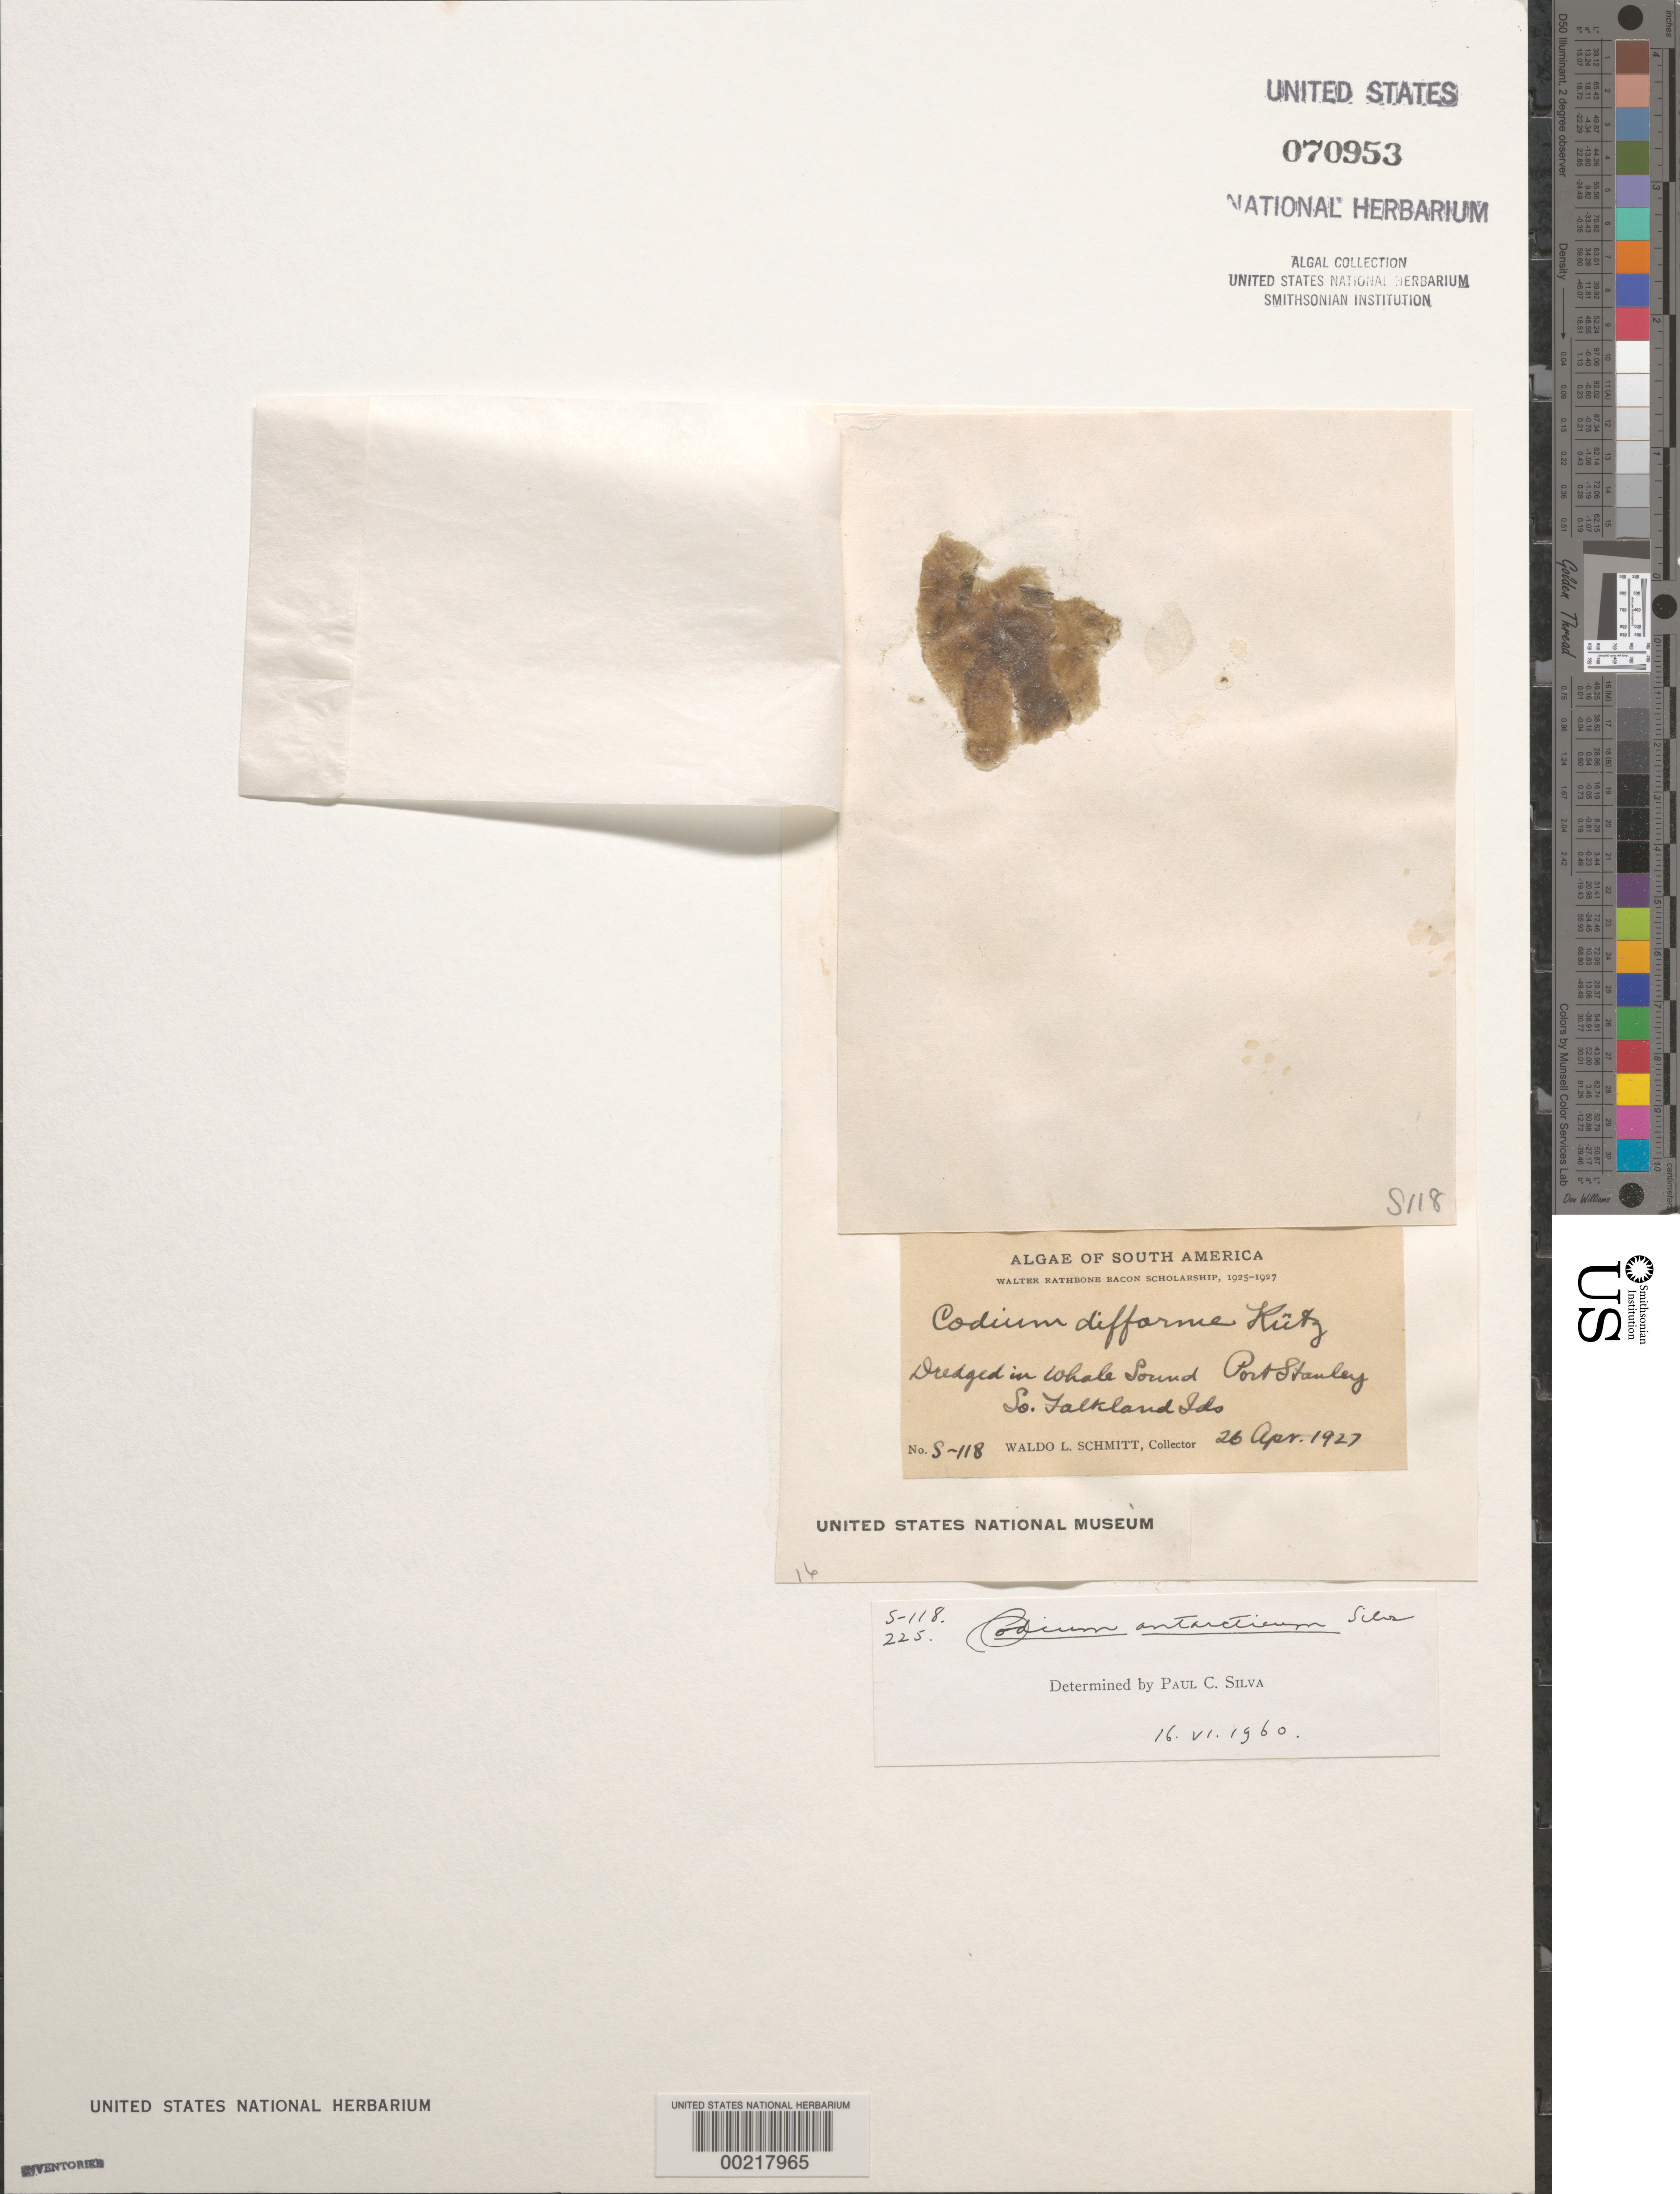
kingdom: Plantae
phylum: Chlorophyta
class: Ulvophyceae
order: Bryopsidales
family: Codiaceae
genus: Codium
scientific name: Codium antarcticum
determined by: Silva, P. C.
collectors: W. L. Schmitt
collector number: S-118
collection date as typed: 26 Apr 1927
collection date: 1927-04-26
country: Falkland Islands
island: East Falkland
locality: Port Stanley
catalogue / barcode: US 70953